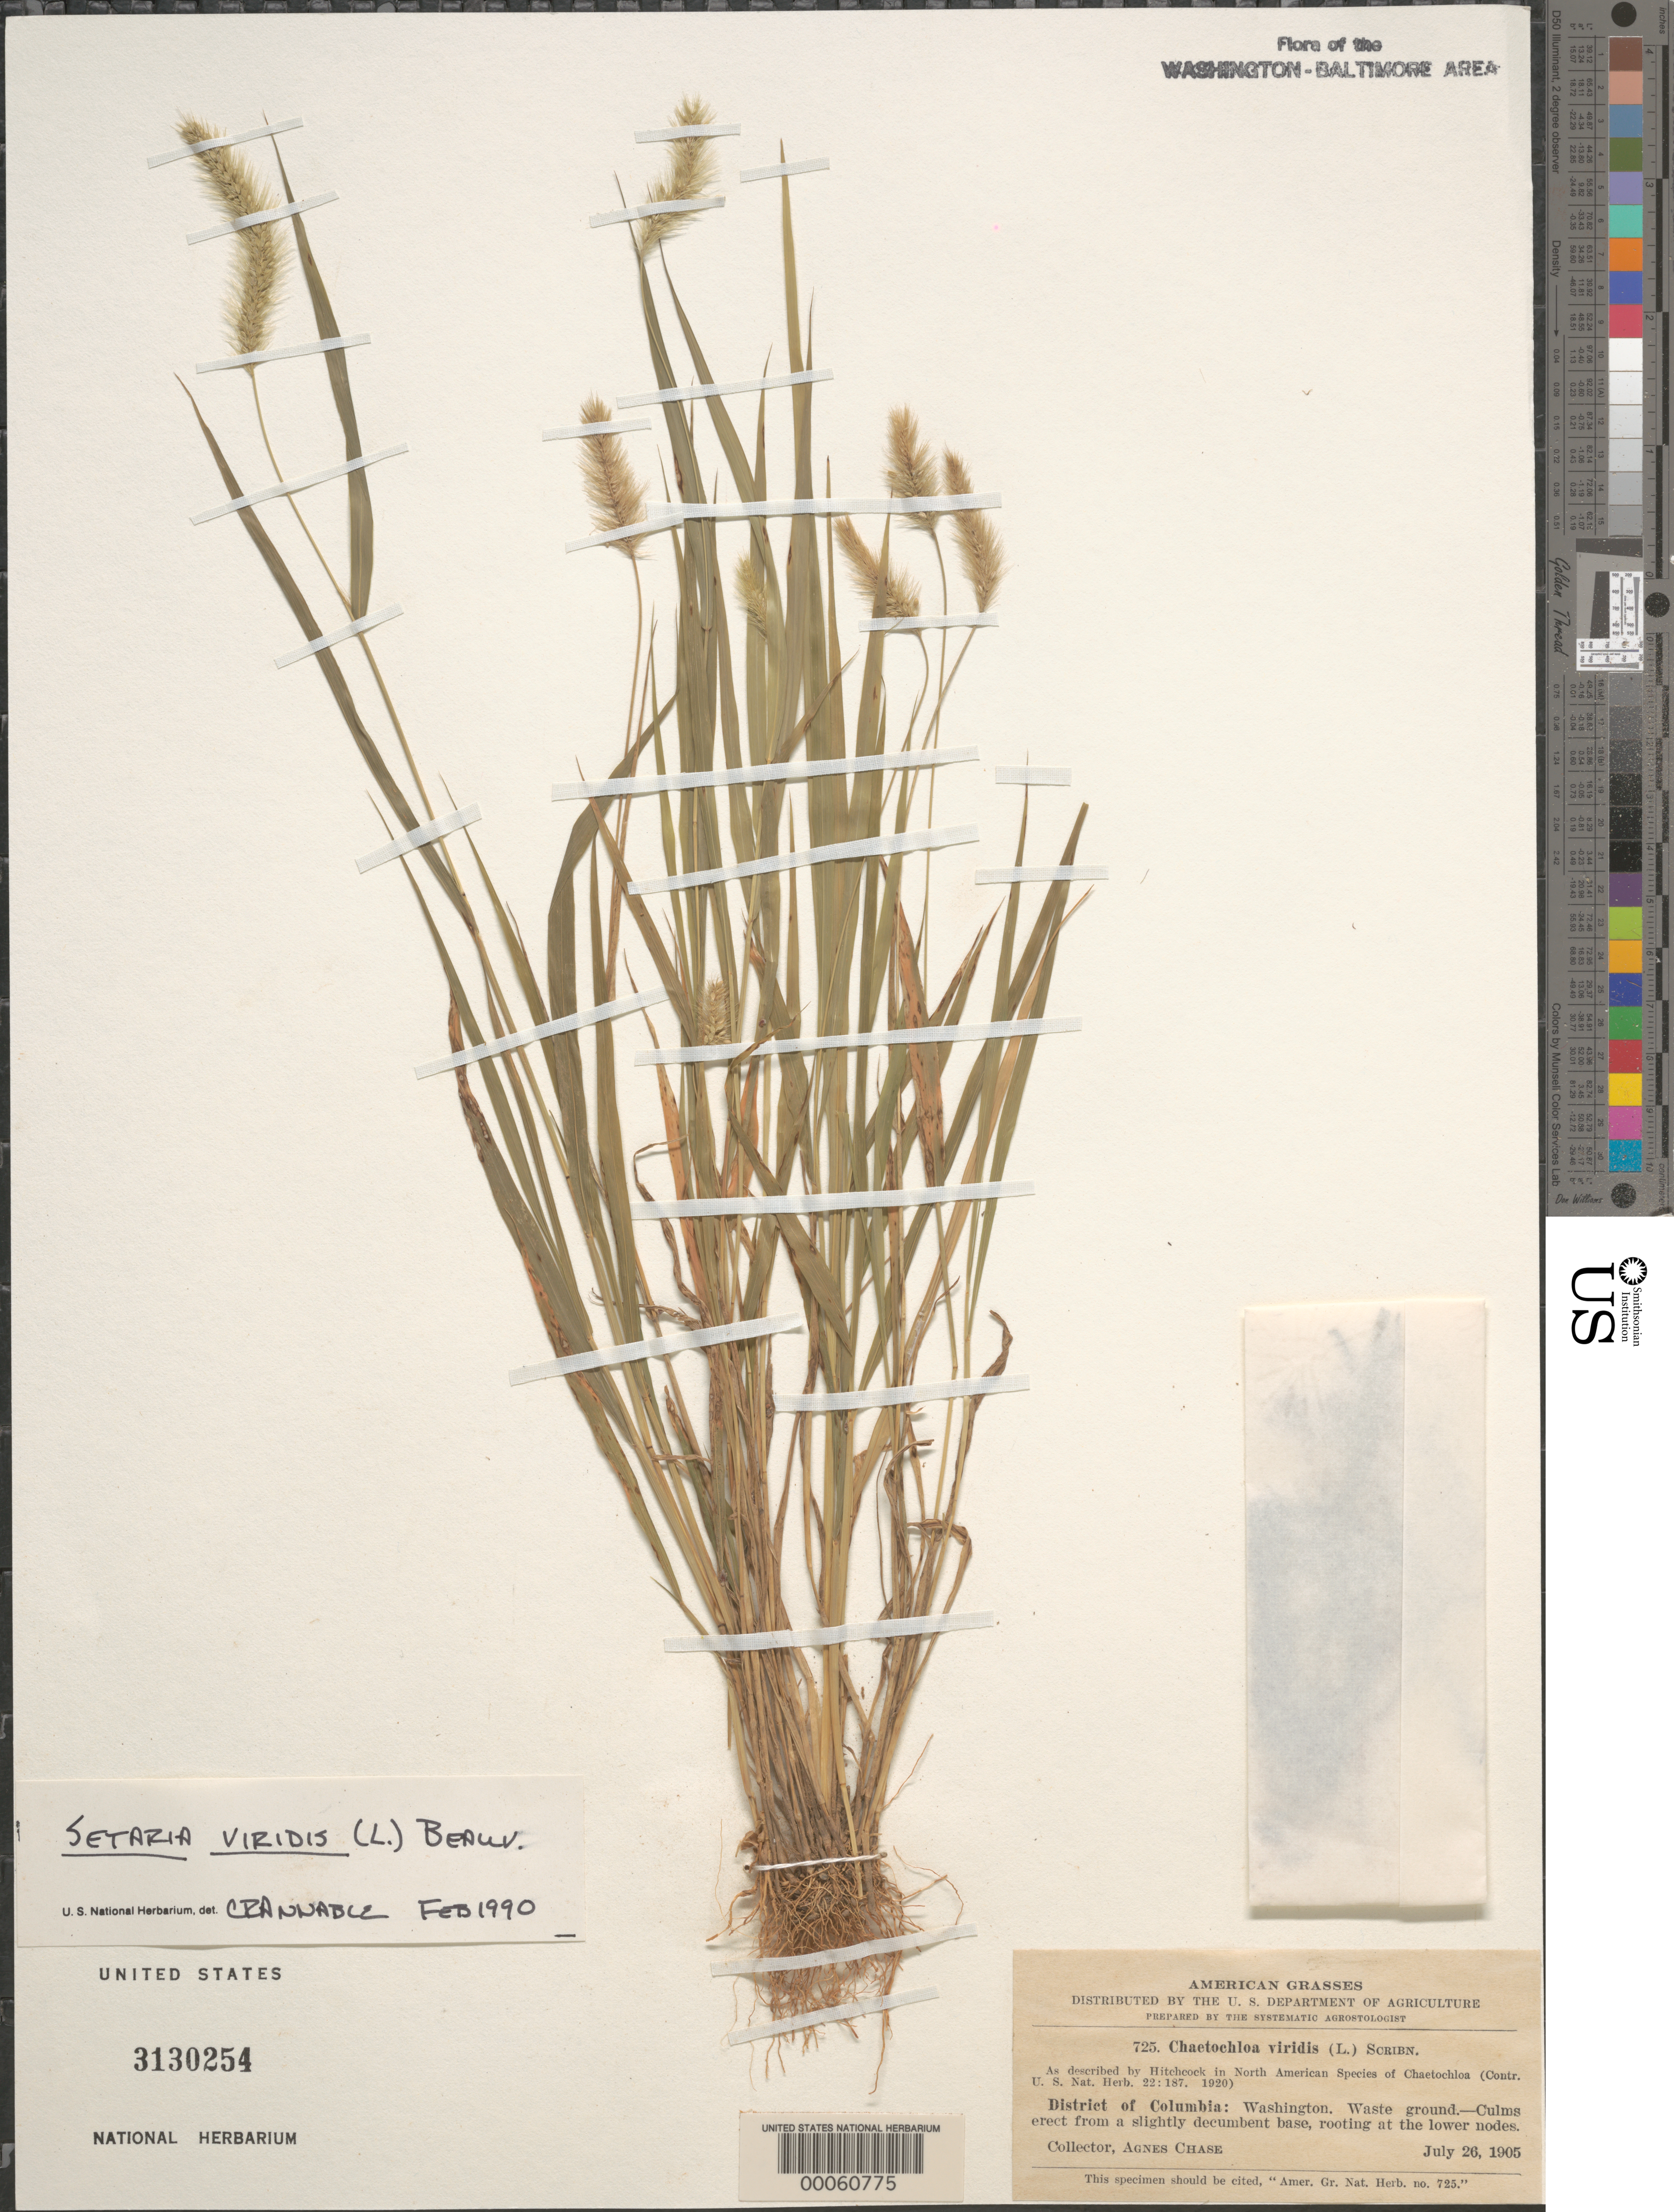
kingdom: Plantae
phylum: Tracheophyta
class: Liliopsida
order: Poales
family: Poaceae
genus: Setaria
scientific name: Setaria viridis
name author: (L.) P. Beauv.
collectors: A. Chase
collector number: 725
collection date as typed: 26 Jul 1905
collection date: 1905-07-26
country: United States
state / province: District of Columbia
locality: Washington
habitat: Waste ground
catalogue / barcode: US 3130254